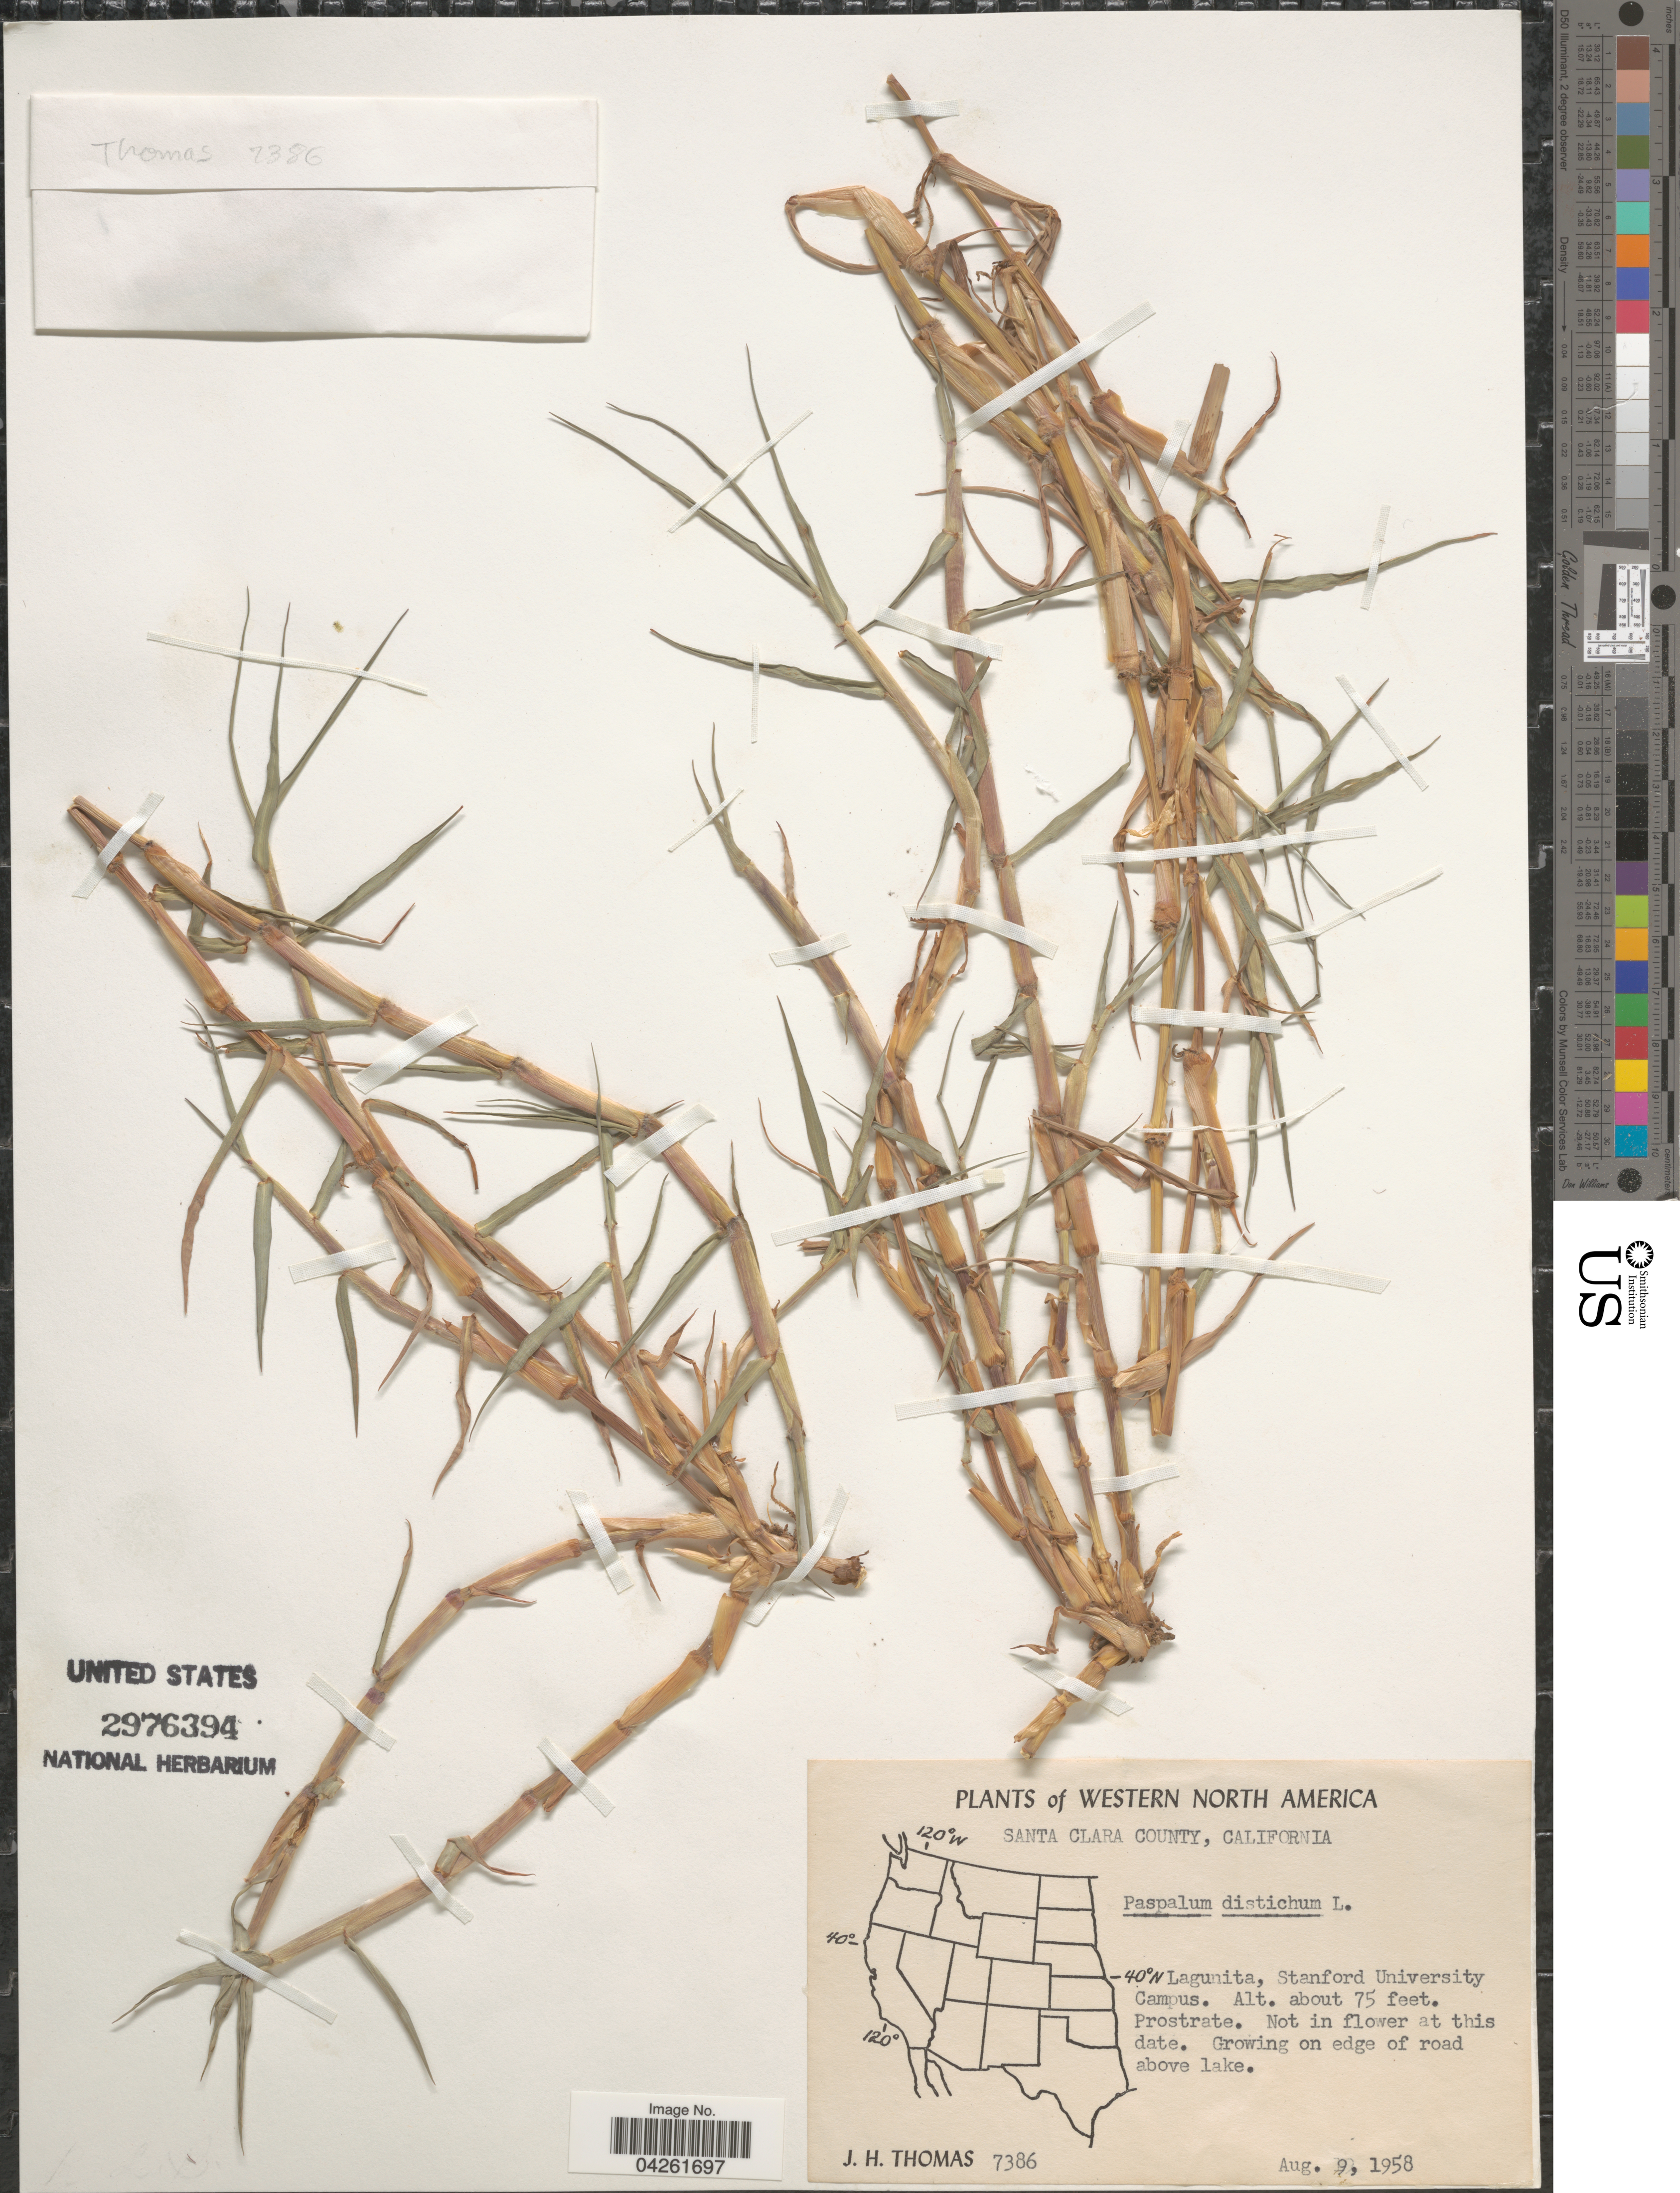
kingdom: Plantae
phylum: Tracheophyta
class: Liliopsida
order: Poales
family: Poaceae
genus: Paspalum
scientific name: Paspalum distichum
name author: L.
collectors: J. H. Thomas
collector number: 7386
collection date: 1958-08-09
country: United States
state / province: California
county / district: Santa Clara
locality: Western North America. Santa Clara County. Lagunita, Stanford University Campus. Growing on edge of road above lake.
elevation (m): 23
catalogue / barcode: US 2976394